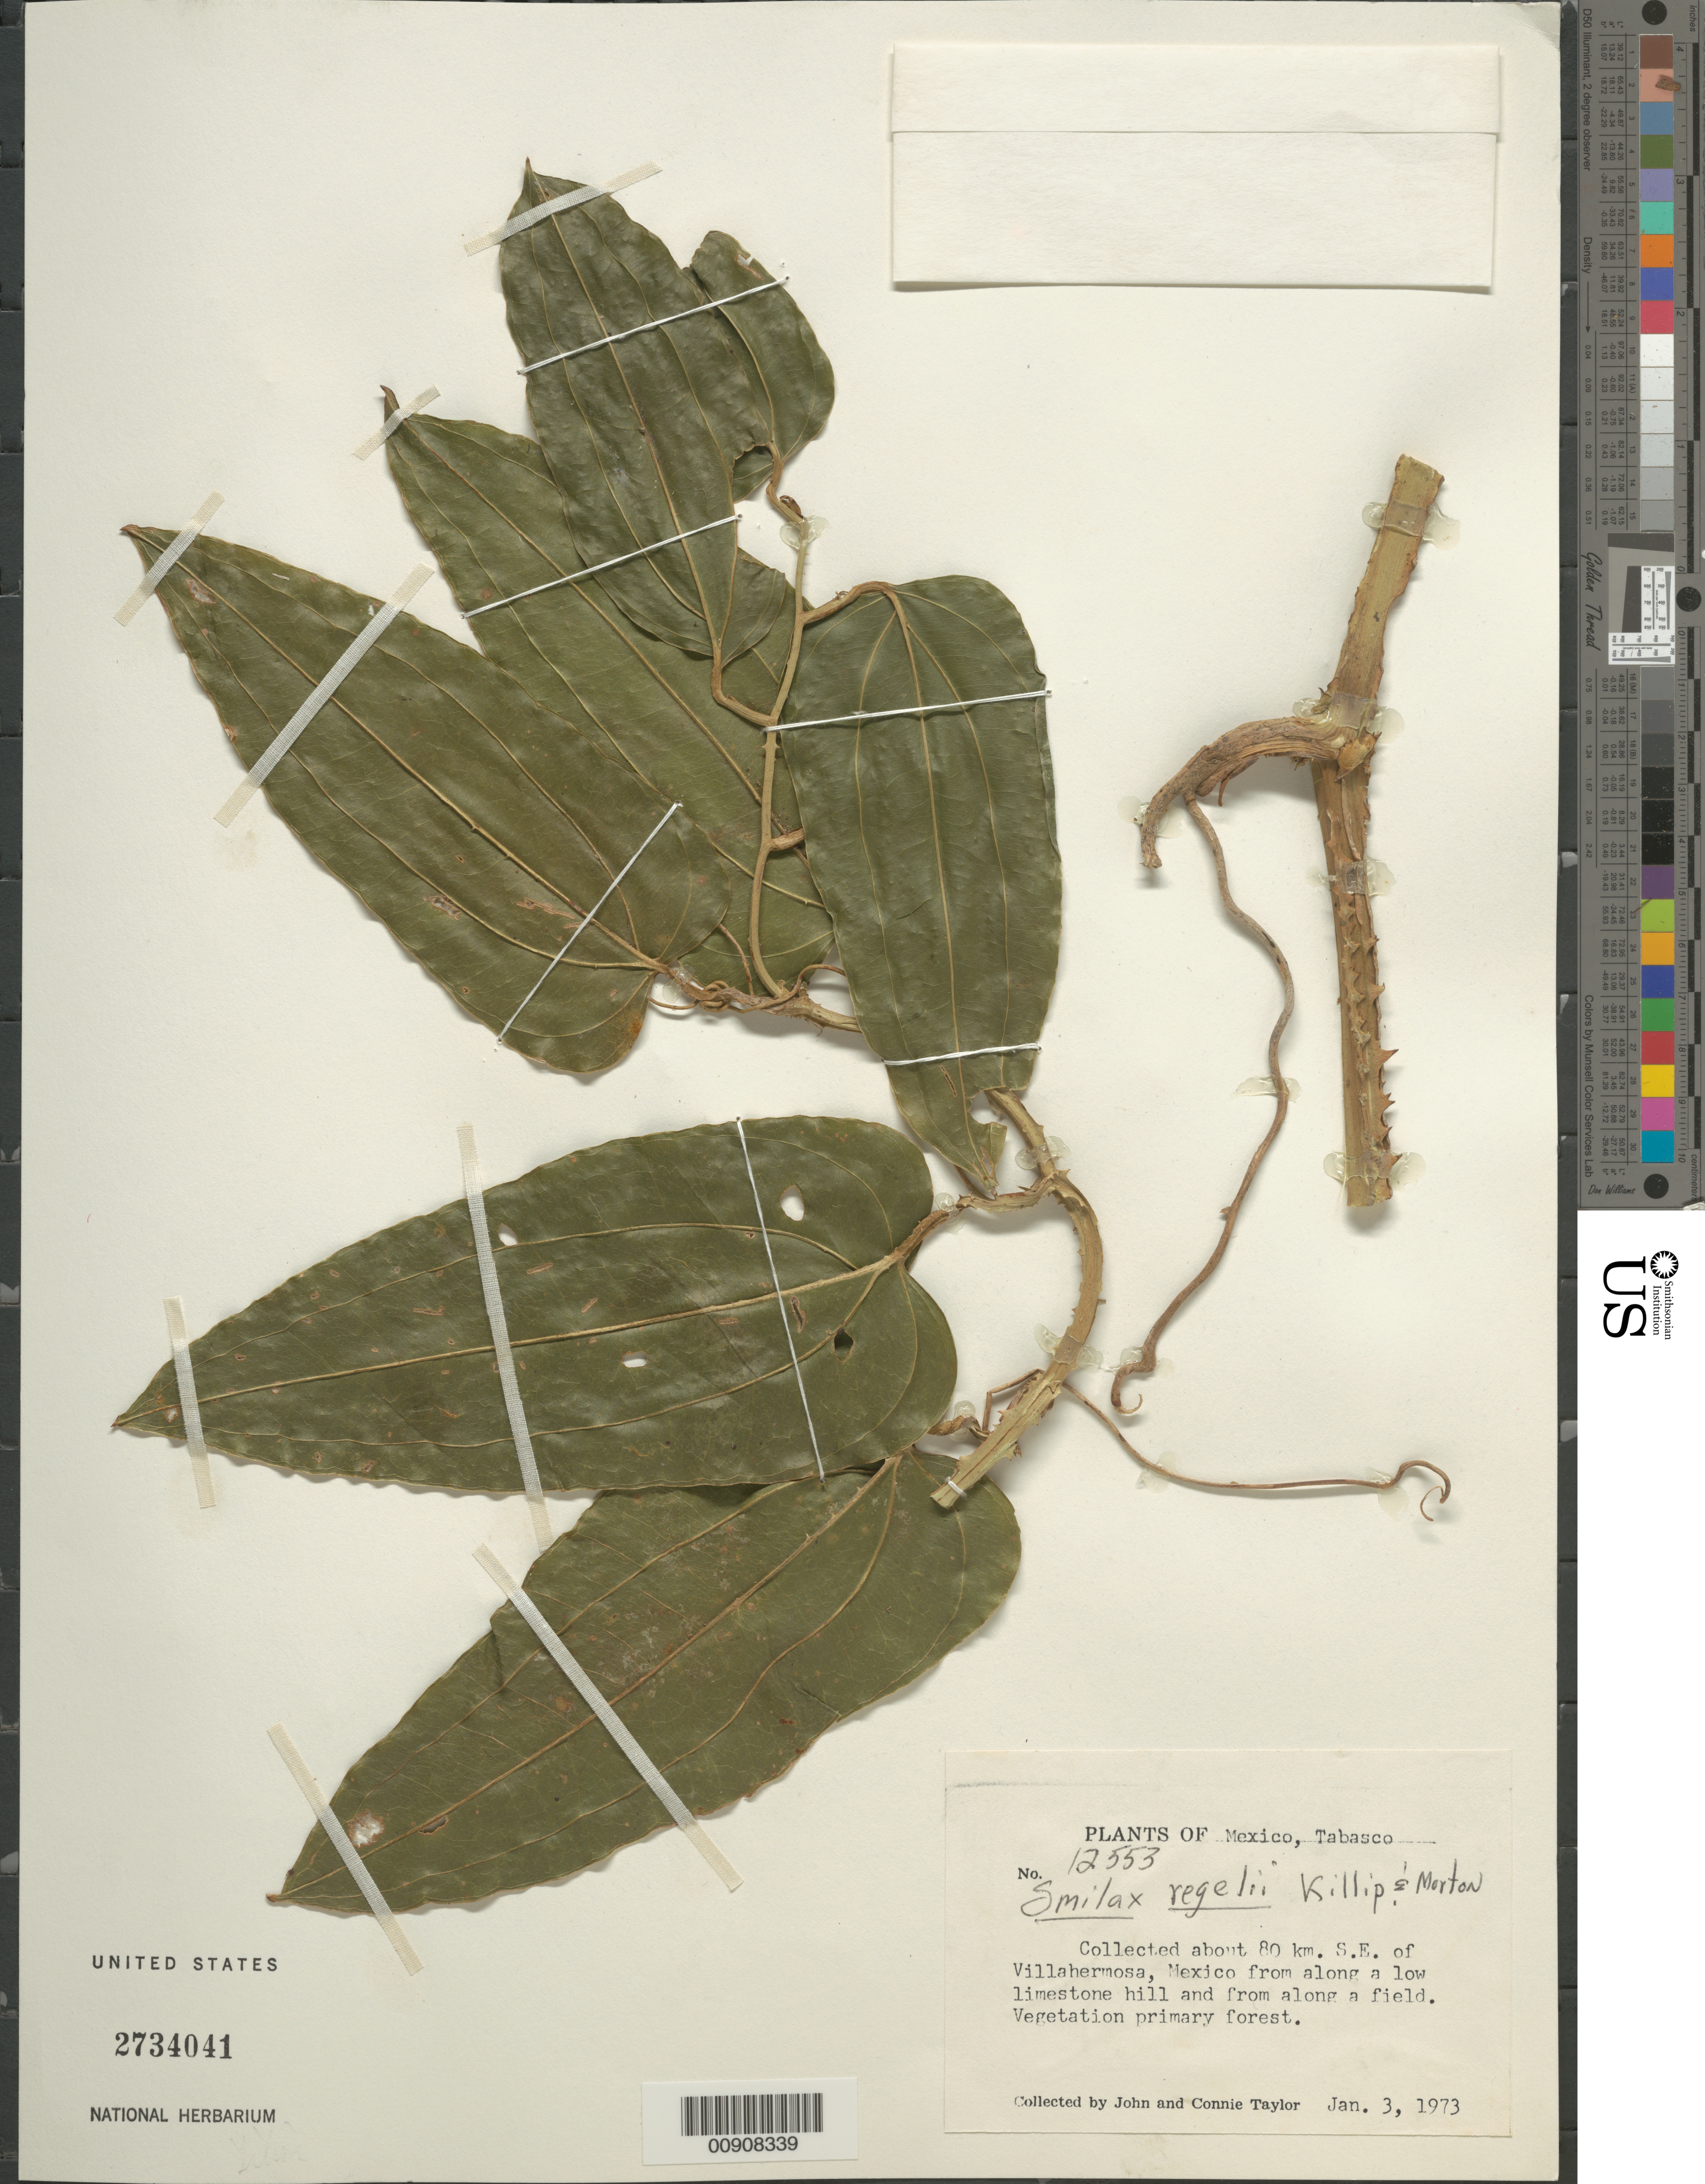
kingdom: Plantae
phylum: Tracheophyta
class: Liliopsida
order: Liliales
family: Smilacaceae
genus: Smilax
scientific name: Smilax regelii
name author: Killip & C.V. Morton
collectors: J. Taylor & C. Taylor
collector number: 12553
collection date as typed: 03 Jan 1973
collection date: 1973-01-03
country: Mexico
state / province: Tabasco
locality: About 80 km. SE of Villahermosa, Tabasco.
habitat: From a low limestone hill and from along a field. Vegetation primary forest.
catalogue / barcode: US 2734041